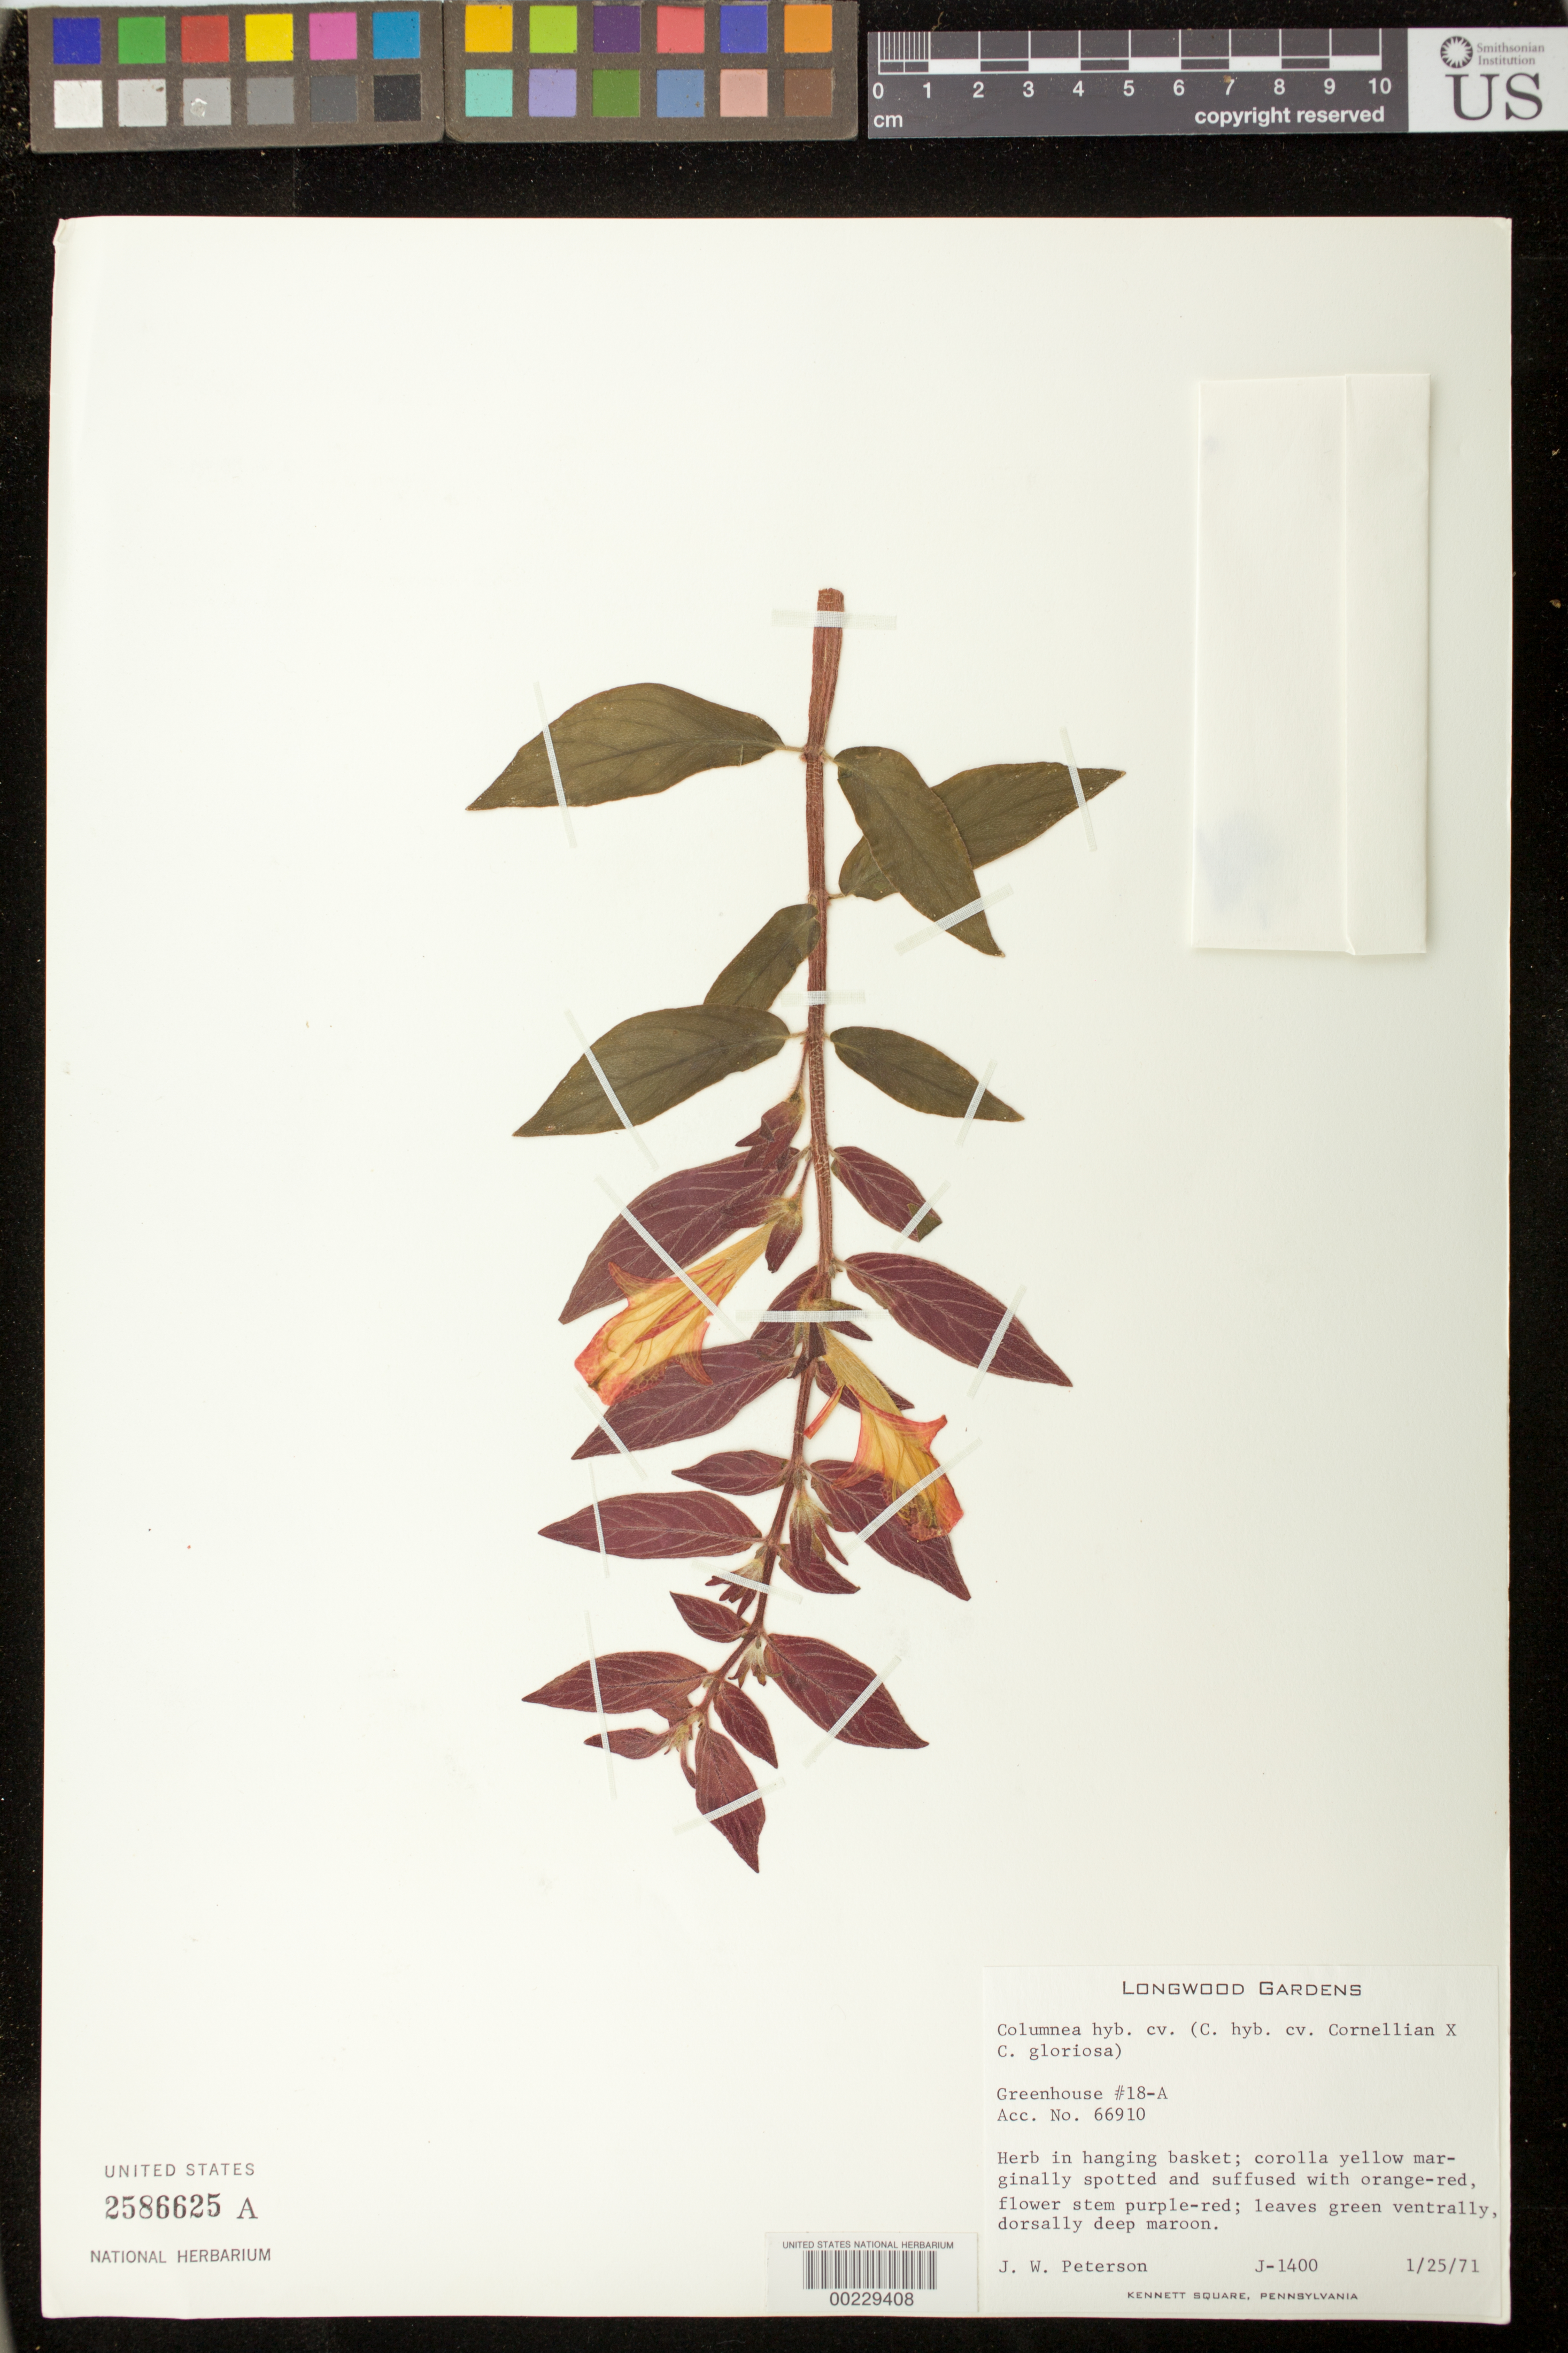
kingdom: Plantae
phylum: Tracheophyta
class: Magnoliopsida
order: Lamiales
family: Gesneriaceae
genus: Columnea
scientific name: Columnea hybrid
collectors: J. W. Peterson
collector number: J- 1400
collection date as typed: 25 Jan 1971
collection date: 1971-01-25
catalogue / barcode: US 2586625A